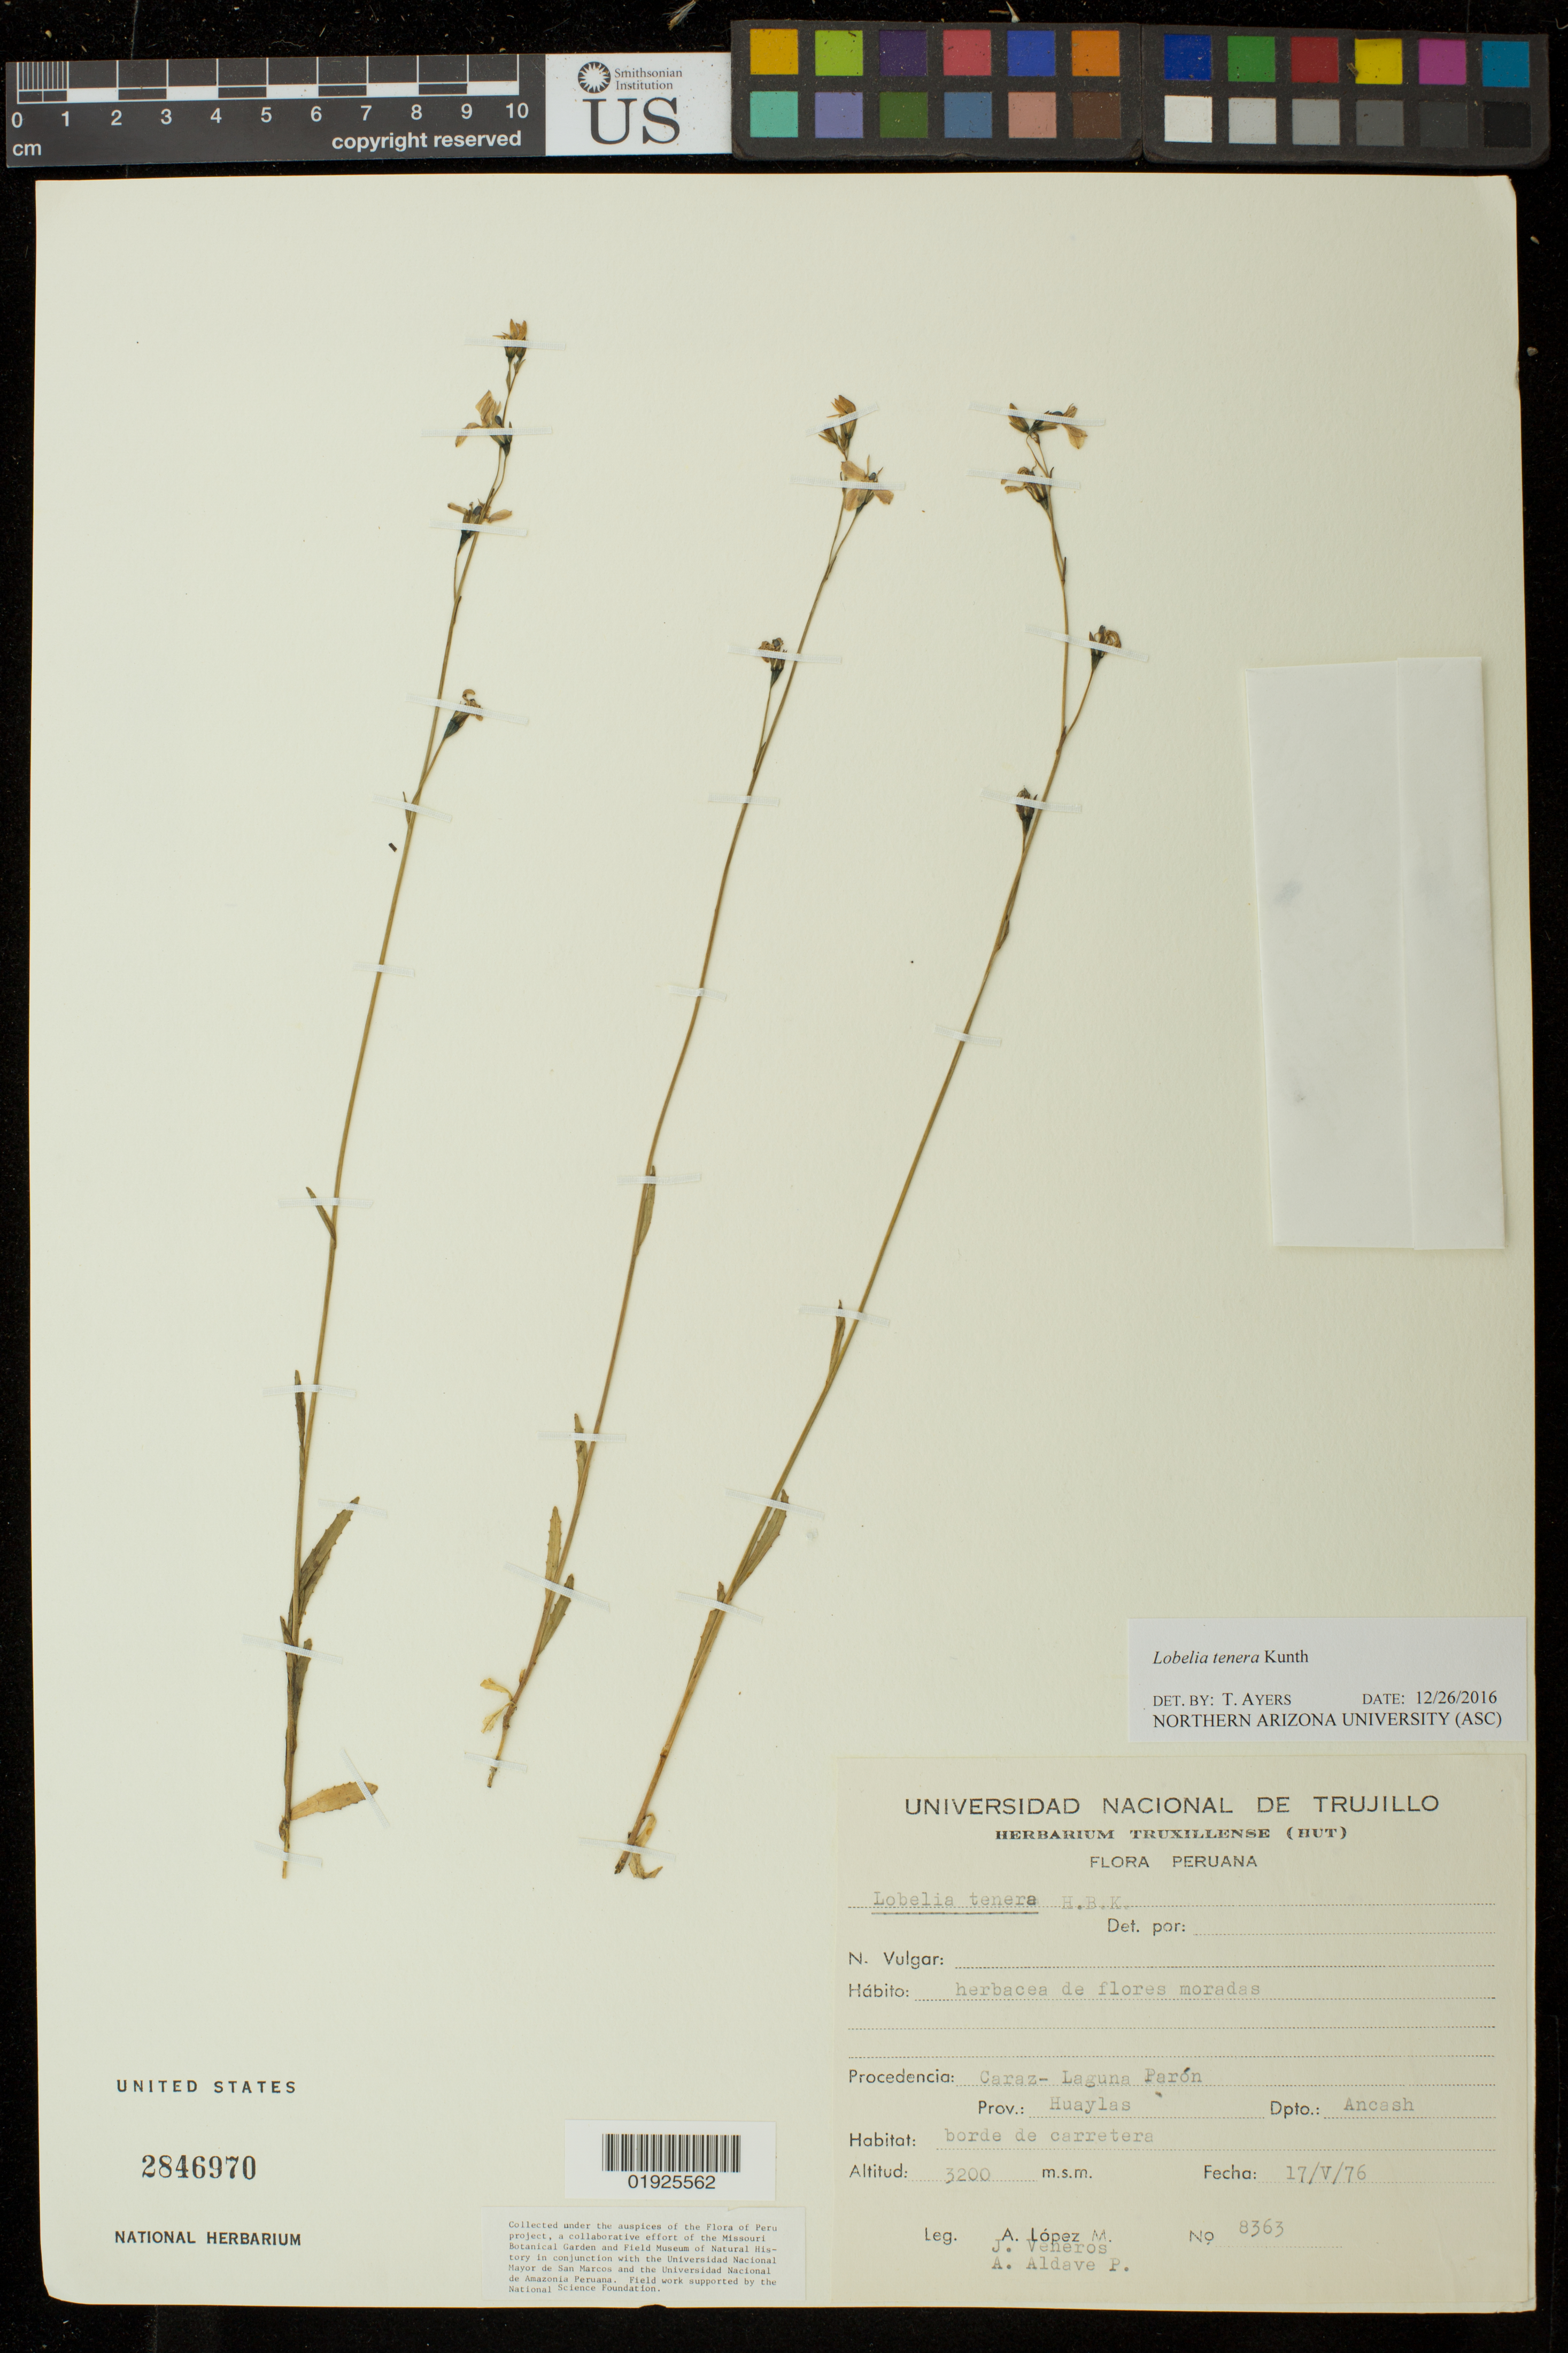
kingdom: Plantae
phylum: Tracheophyta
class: Magnoliopsida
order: Asterales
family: Campanulaceae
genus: Lobelia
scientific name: Lobelia tenera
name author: Kunth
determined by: Ayers, Tina J.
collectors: A. López M., J. Veneros & A. Aldave P.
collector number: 8363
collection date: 1976-05-17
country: Peru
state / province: Ancash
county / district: Huaylas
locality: Caraz-Laguna Paron.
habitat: Borde de carretera.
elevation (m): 3200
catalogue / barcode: US 2846970